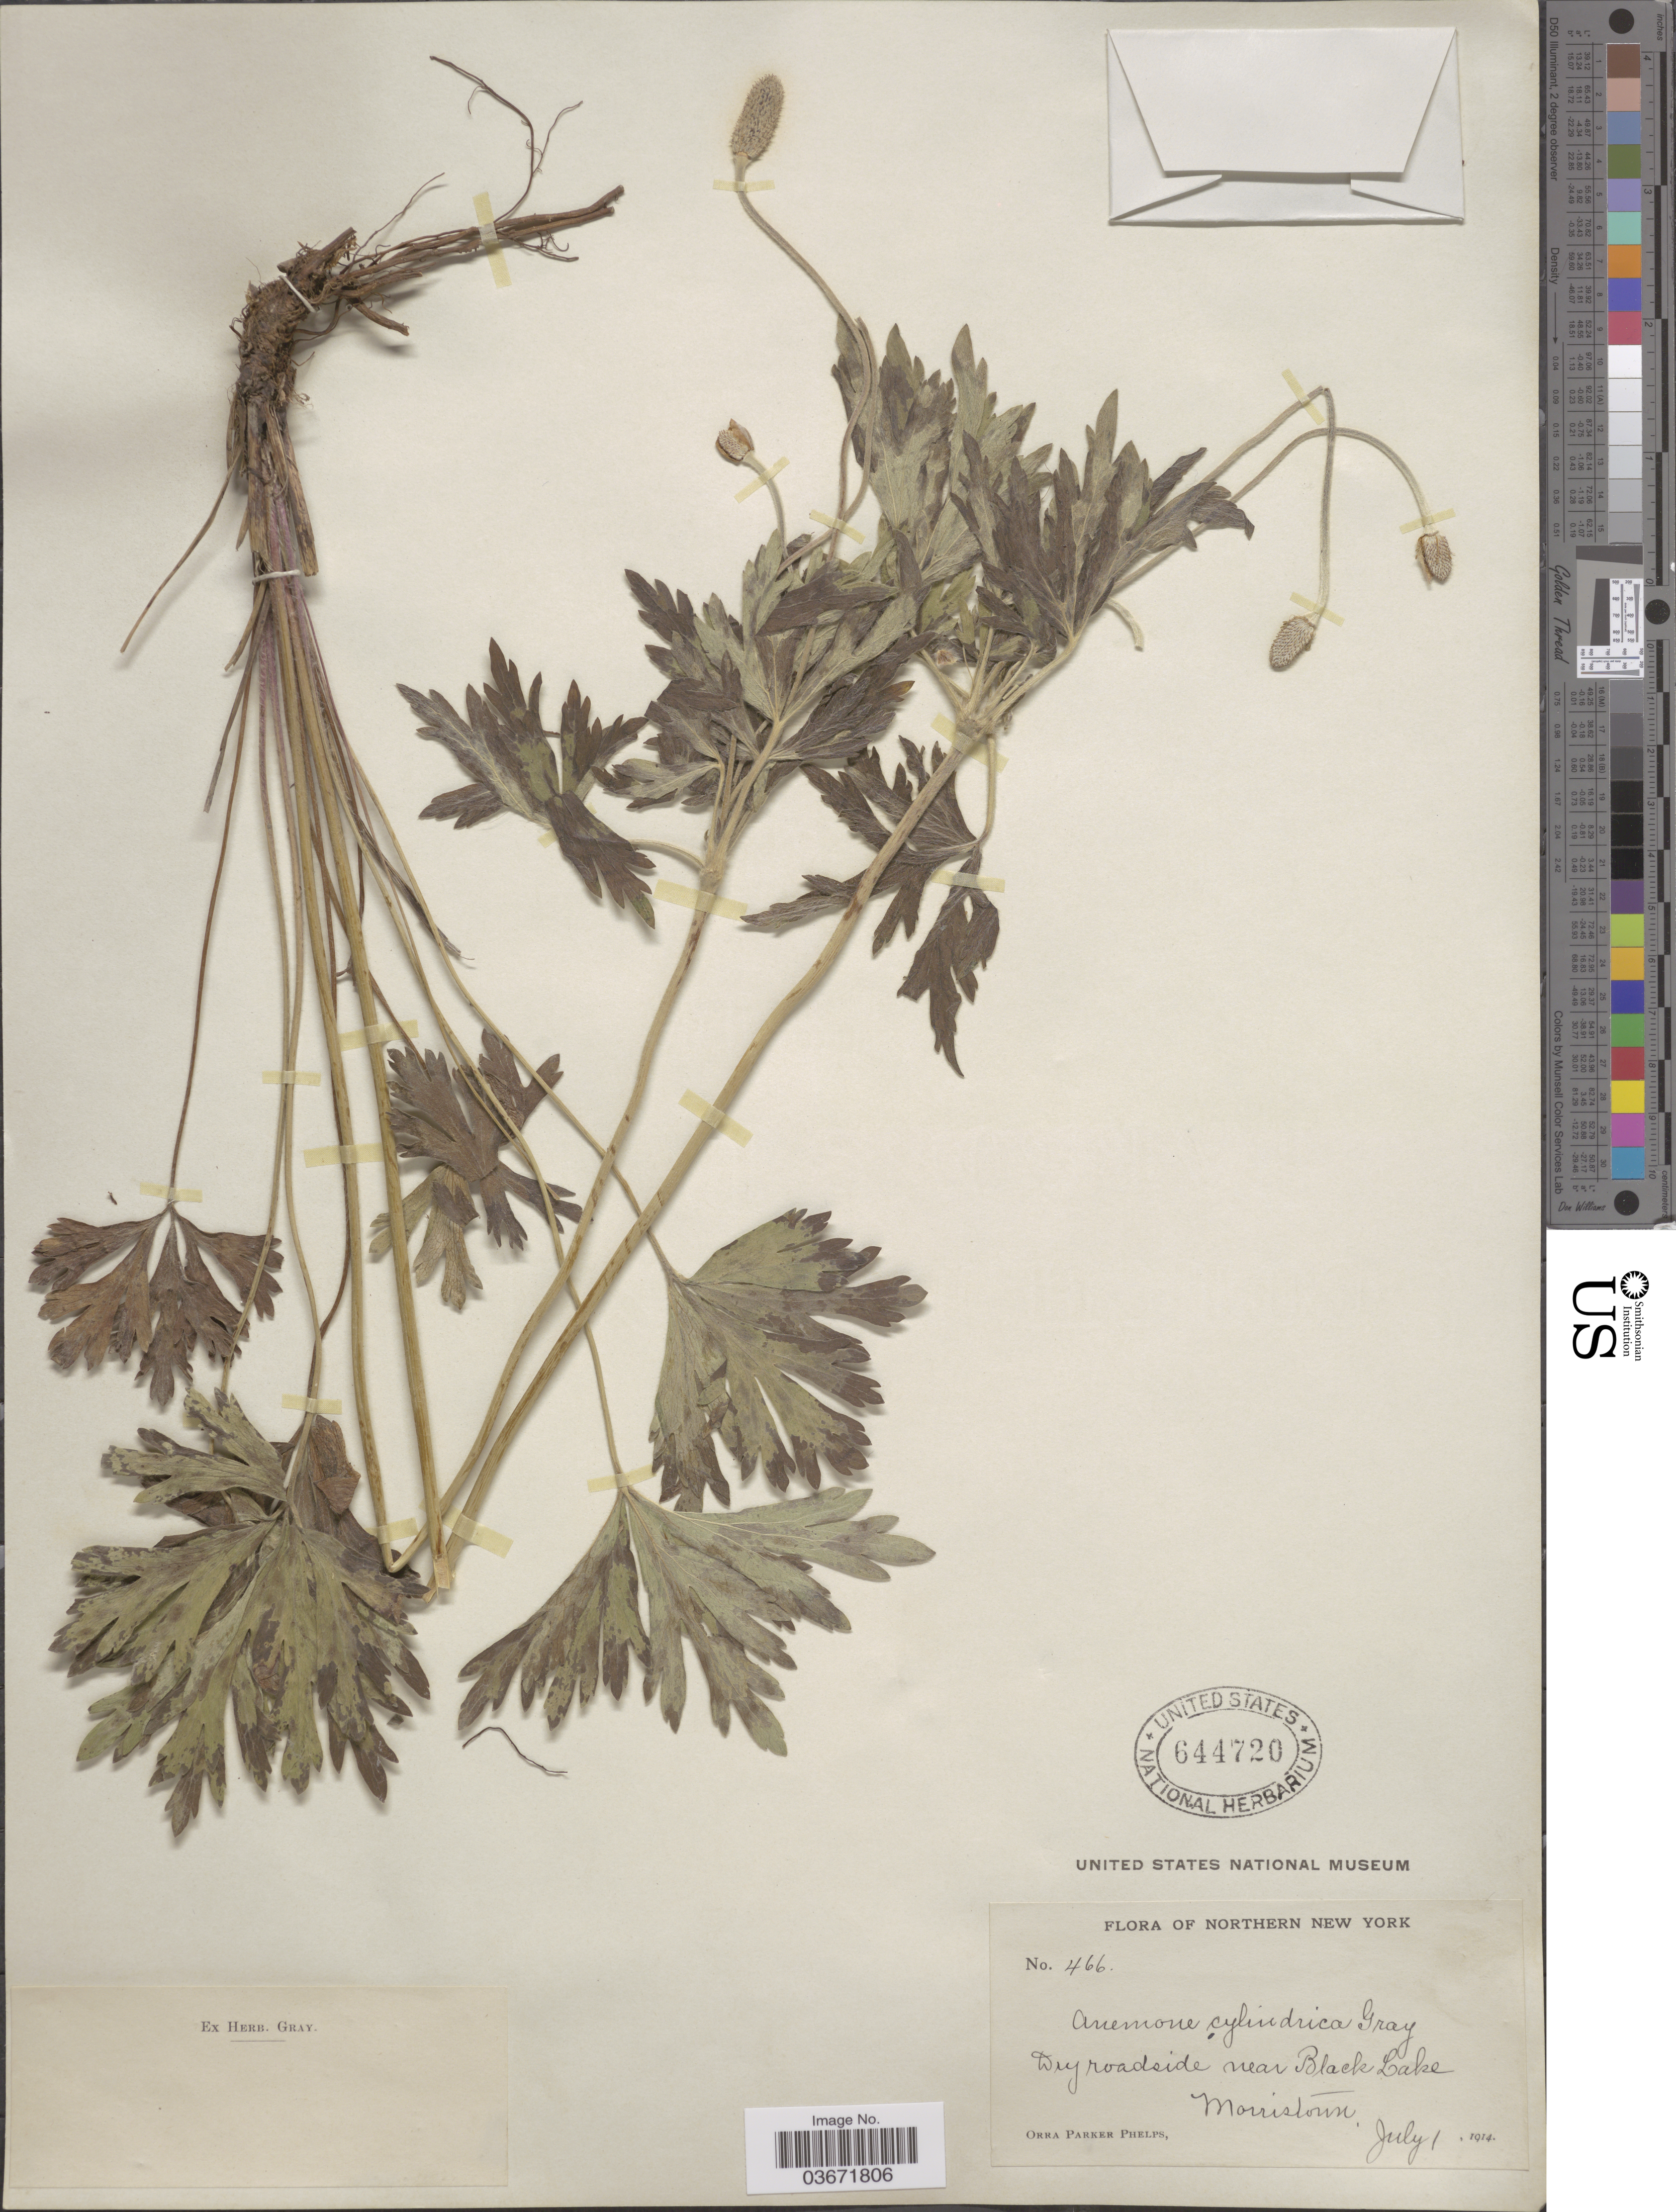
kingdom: Plantae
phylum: Tracheophyta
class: Magnoliopsida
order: Ranunculales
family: Ranunculaceae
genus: Anemone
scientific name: Anemone cylindrica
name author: A. Gray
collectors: O. P. Phelps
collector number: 466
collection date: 1914-07-01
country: United States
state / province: New York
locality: Northern New York. Near Black Lake. Morristown.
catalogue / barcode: US 644720